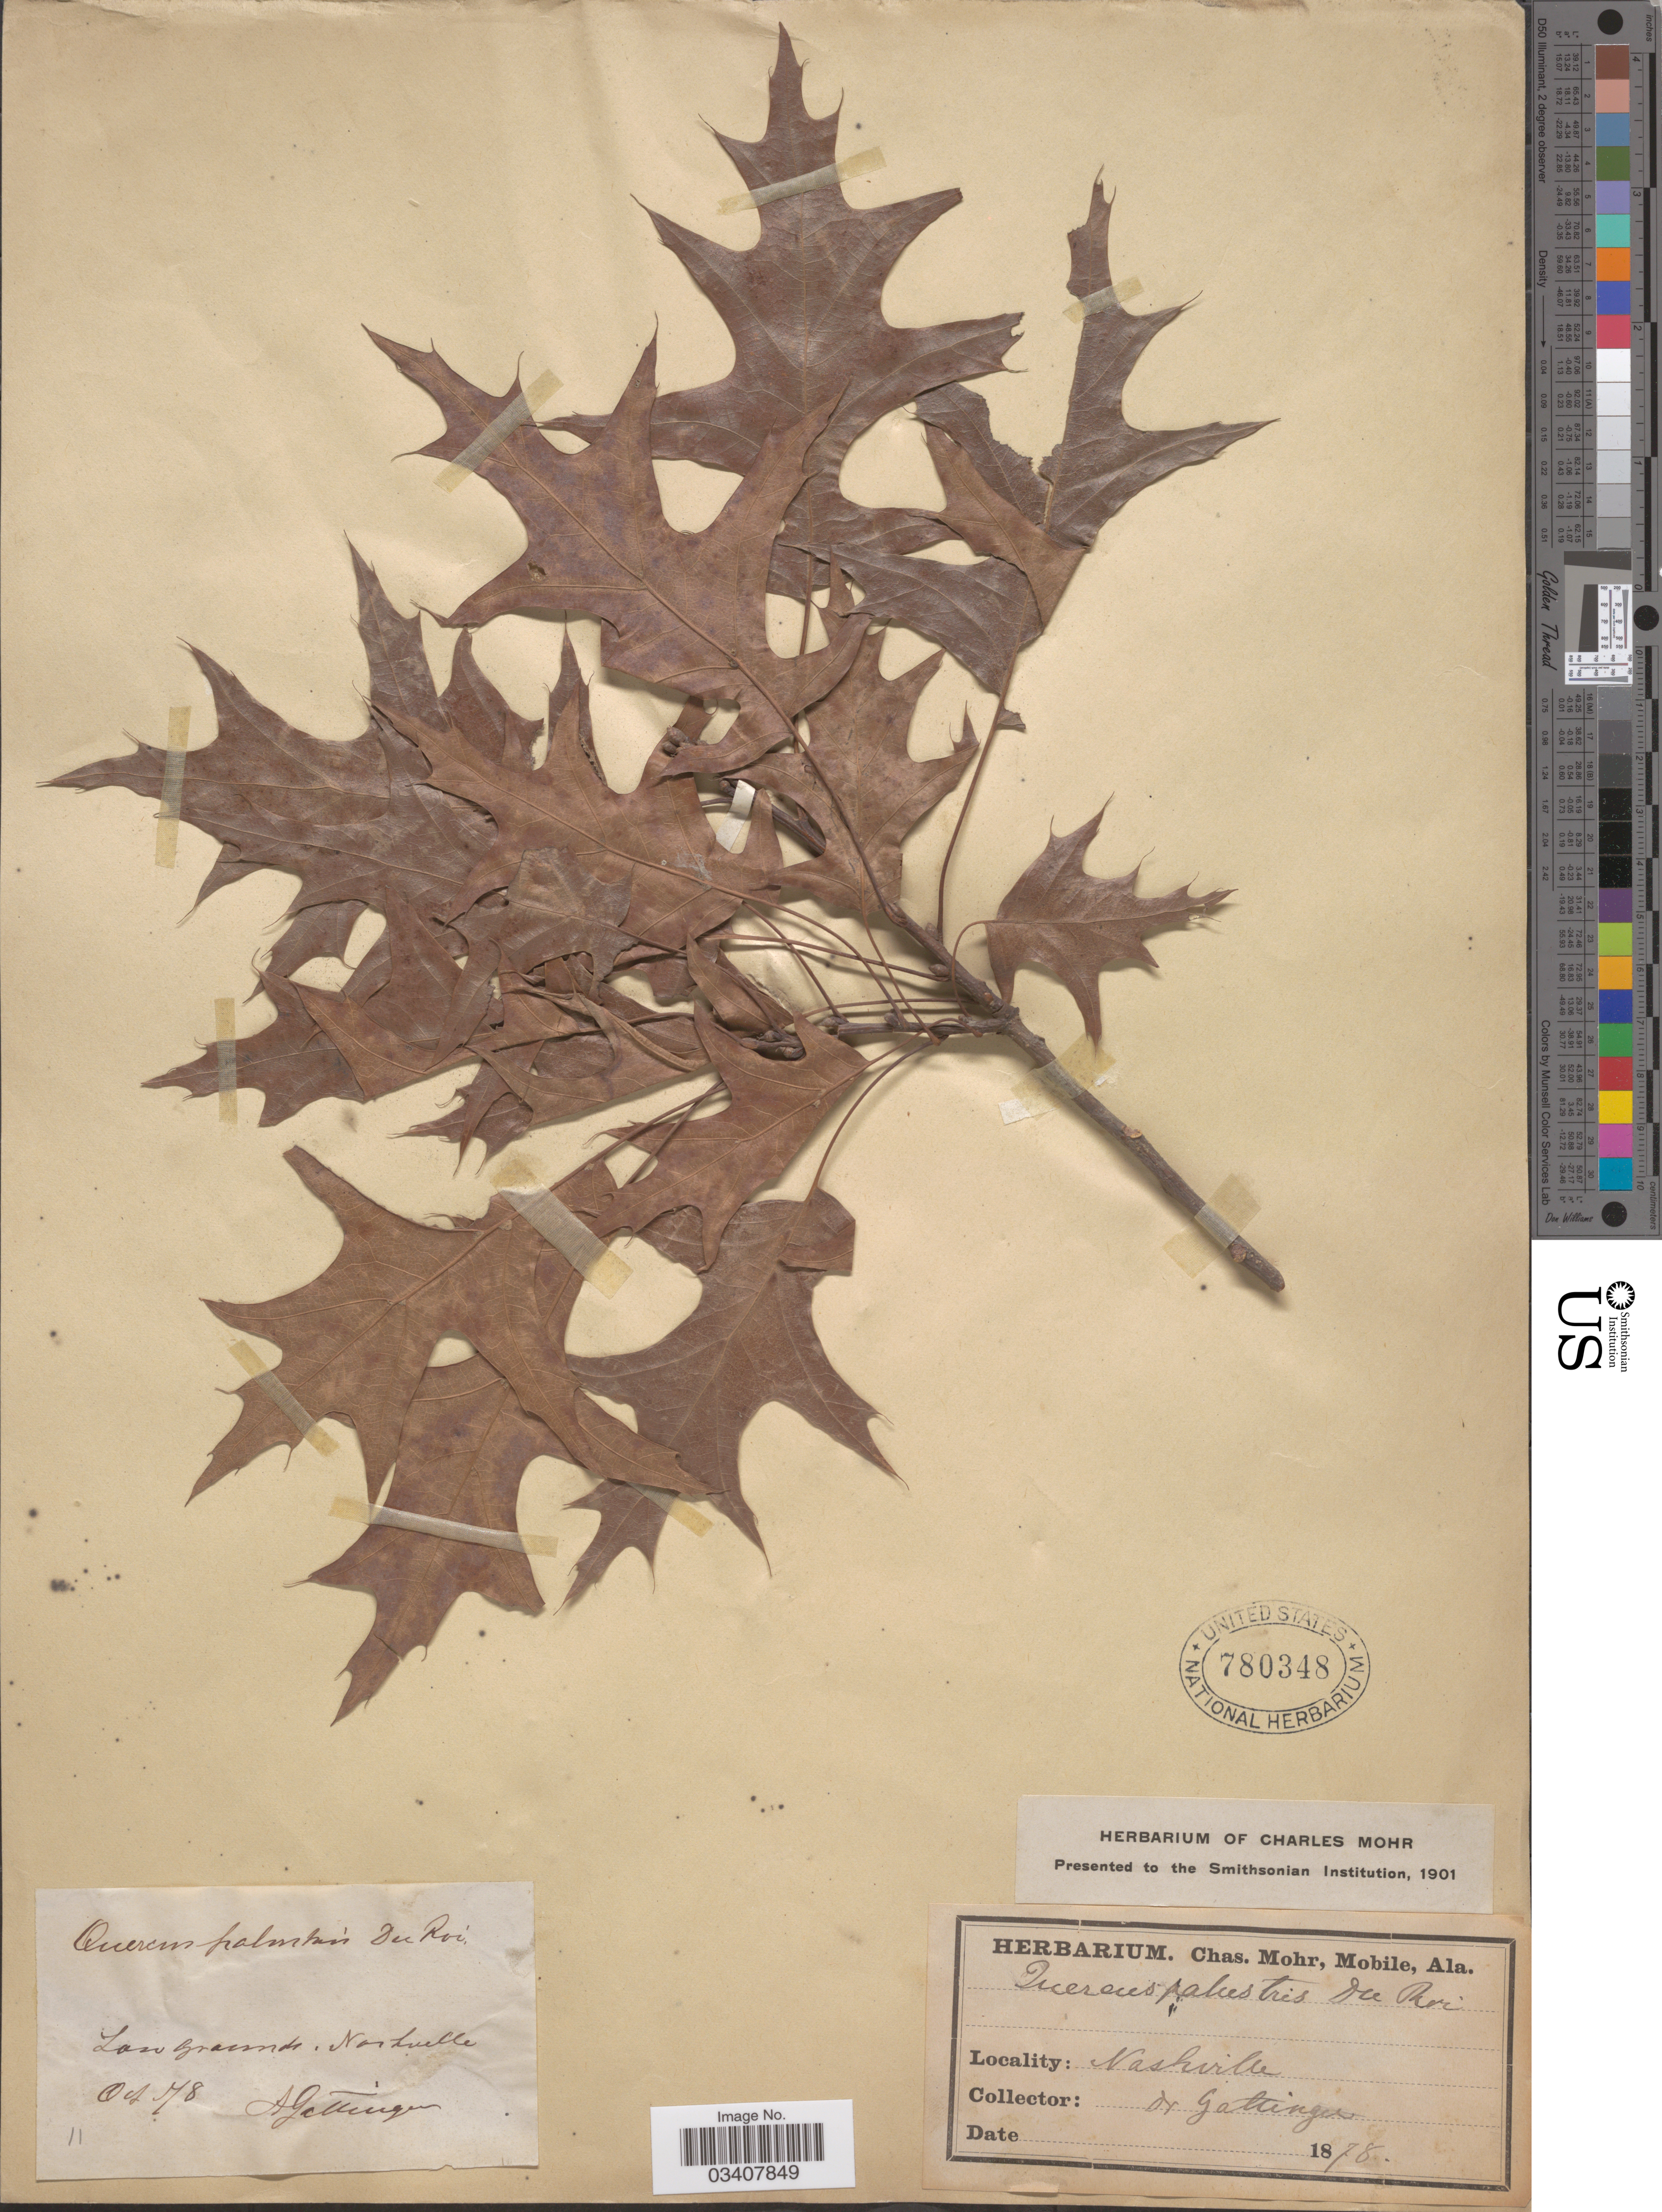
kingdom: Plantae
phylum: Tracheophyta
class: Magnoliopsida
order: Fagales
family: Fagaceae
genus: Quercus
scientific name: Quercus palustris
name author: Münchh.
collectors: A. Gattinger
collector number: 11?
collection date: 1878-10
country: United States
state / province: Tennessee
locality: Low grounds, Nashville.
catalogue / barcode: US 780348